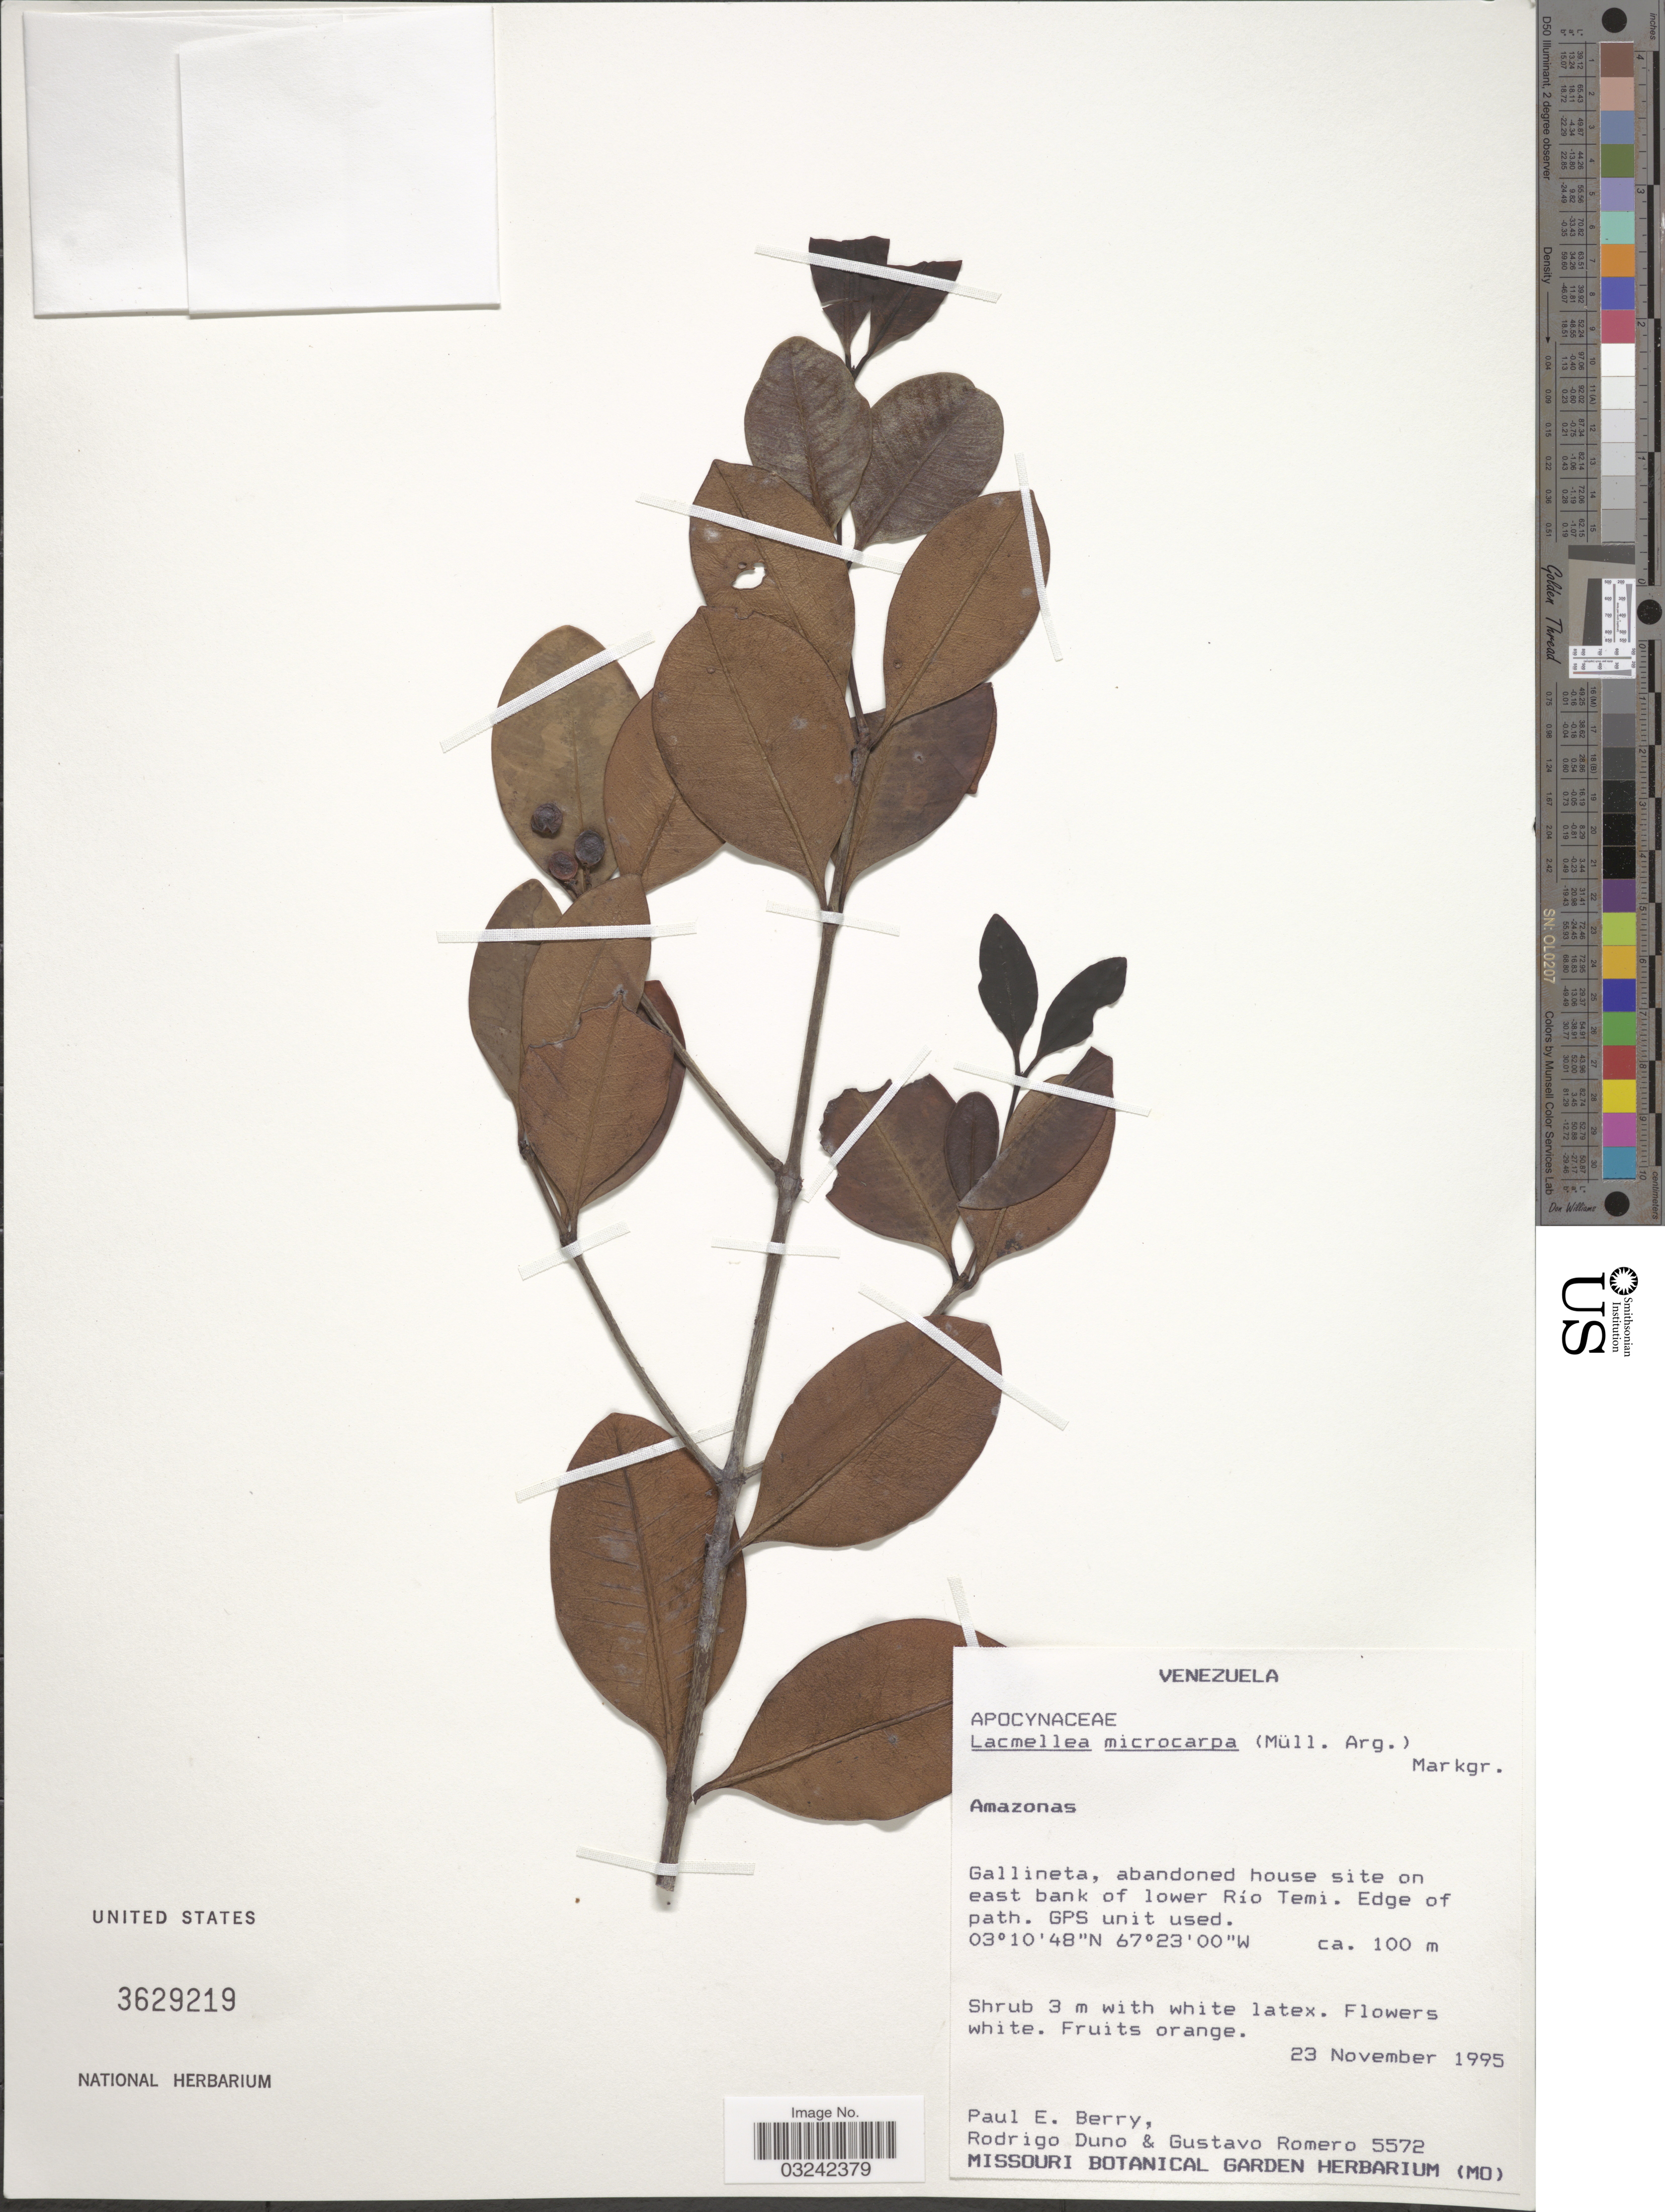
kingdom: Plantae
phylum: Tracheophyta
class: Magnoliopsida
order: Gentianales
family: Apocynaceae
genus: Lacmellea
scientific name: Lacmellea microcarpa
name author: (Müll. Arg.) Markgr.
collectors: P. E. Berry, R. Duno & G. Romero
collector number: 5572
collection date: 1995-11-23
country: Venezuela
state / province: Amazonas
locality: Gallineta, abandoned house site on east bank of lower Río Temi. Edge of path.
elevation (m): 100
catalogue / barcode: US 3629219